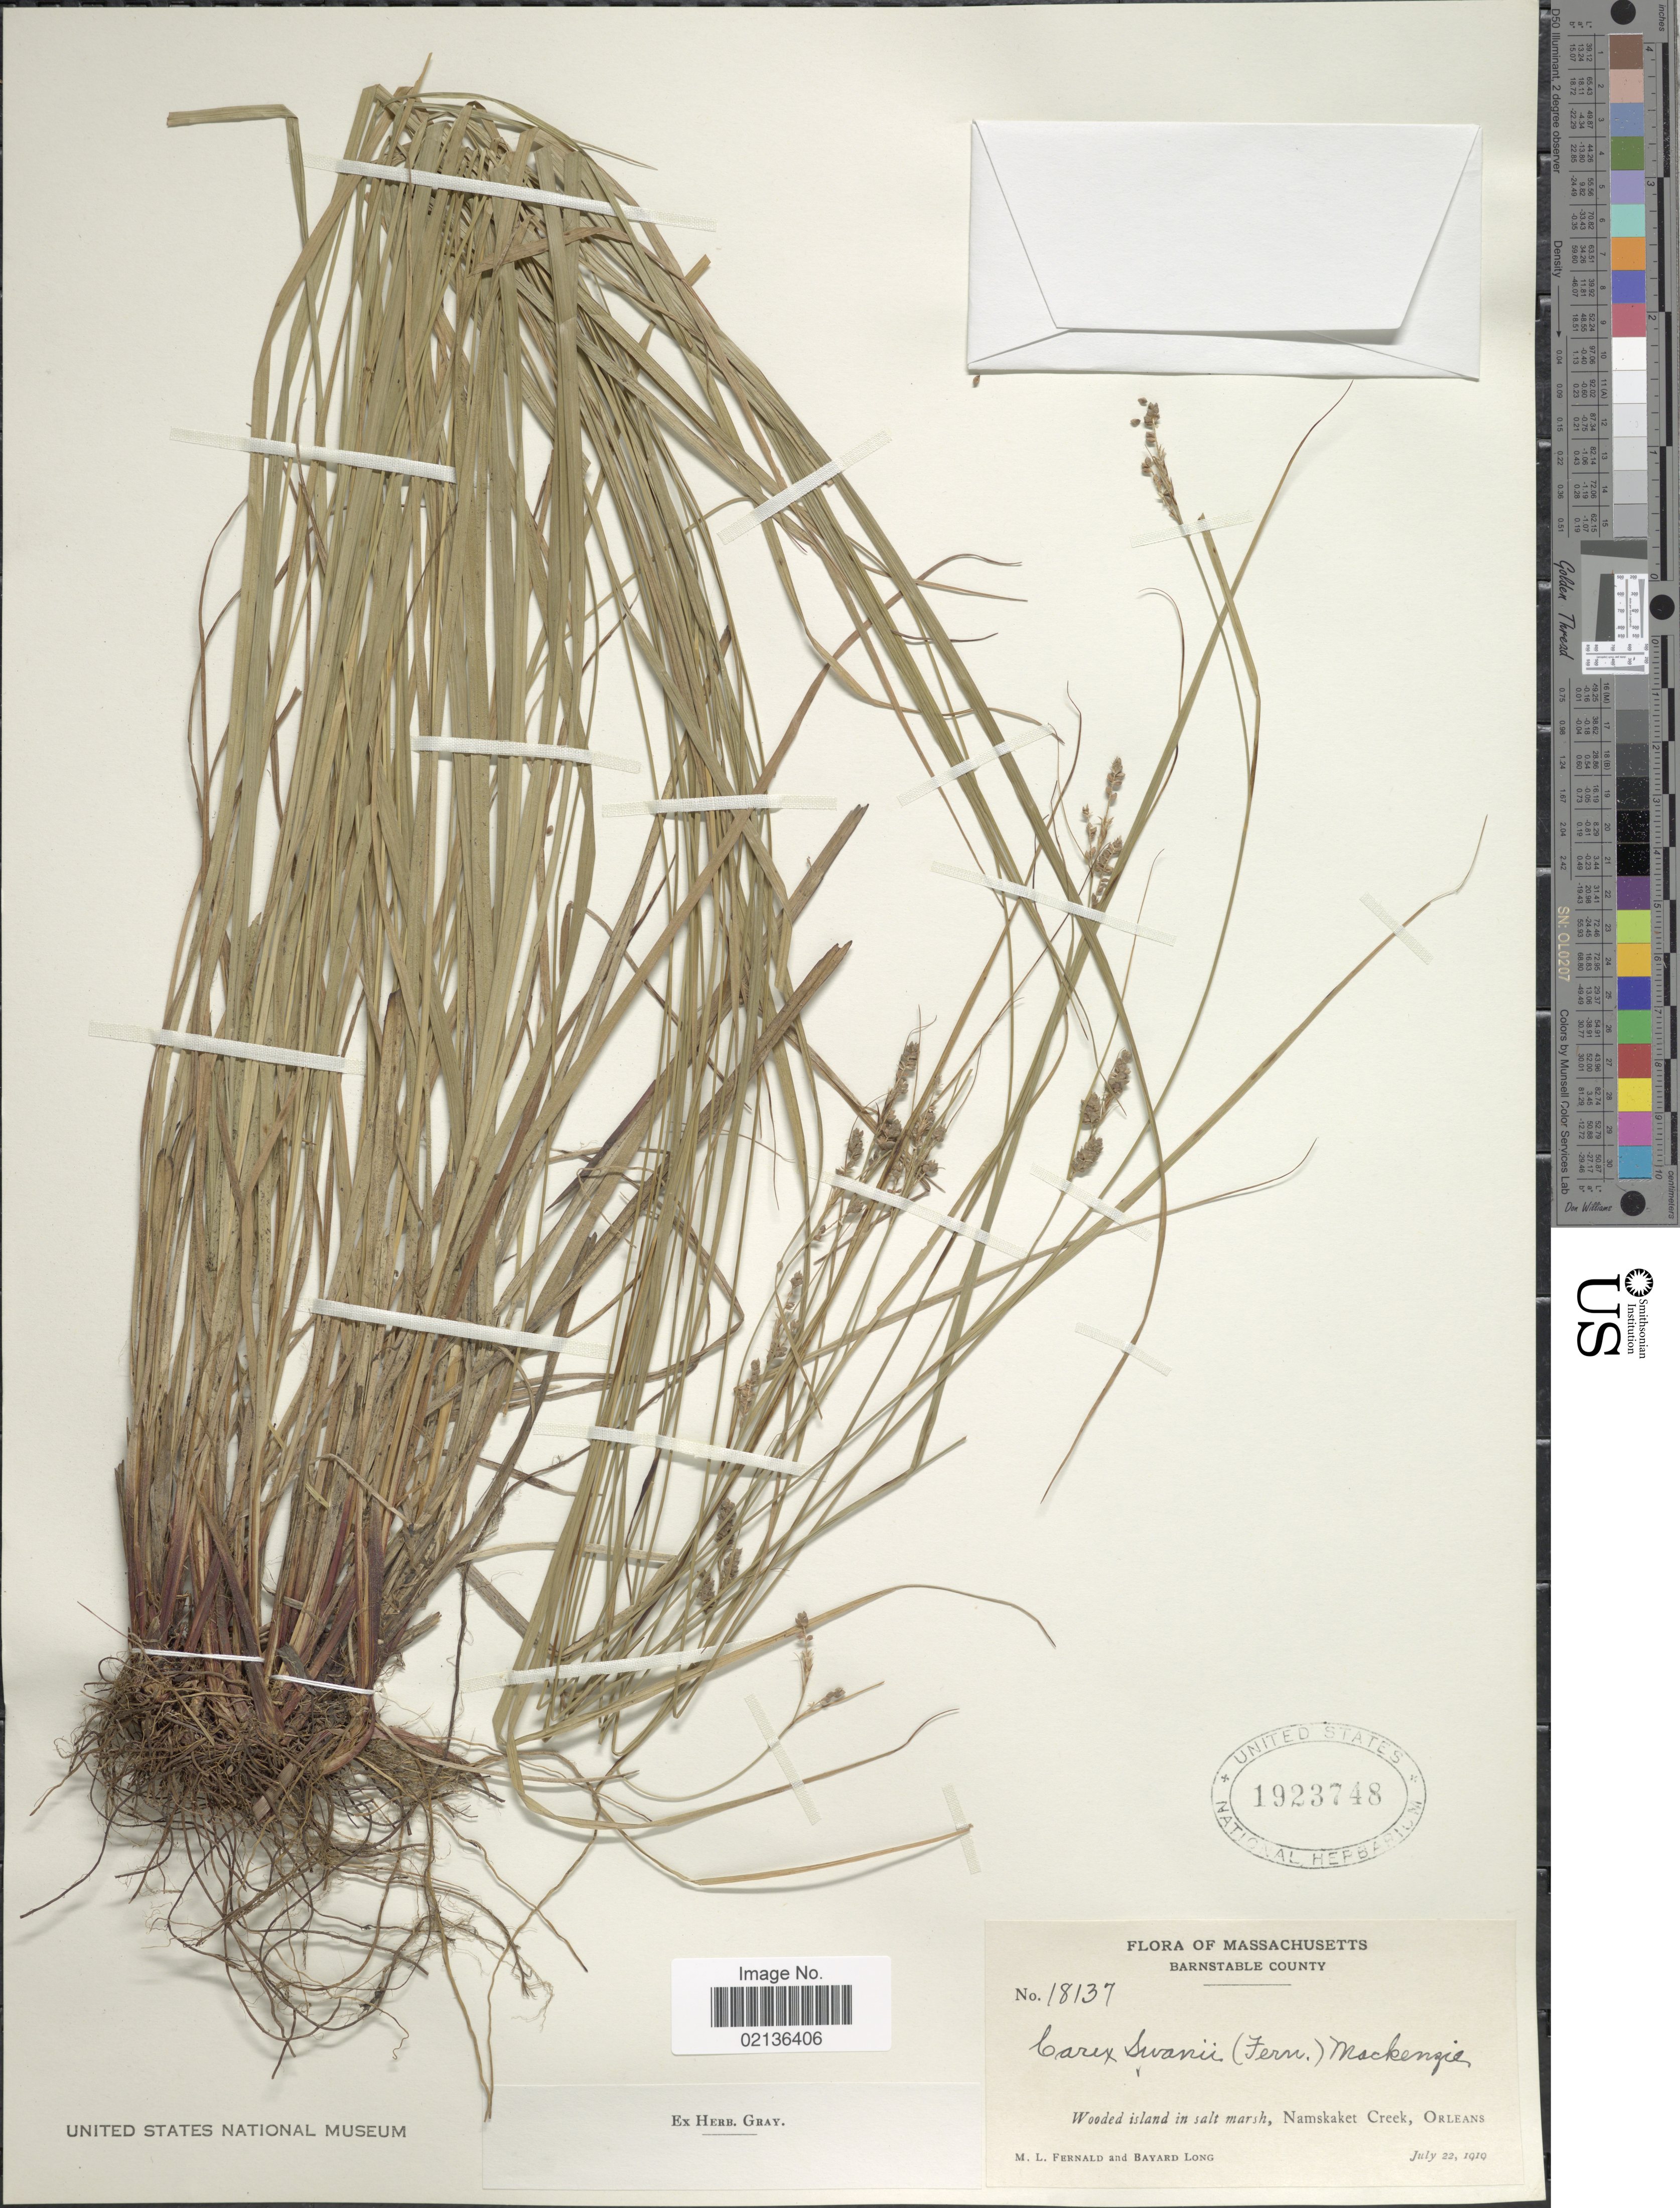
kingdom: Plantae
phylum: Tracheophyta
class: Liliopsida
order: Poales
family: Cyperaceae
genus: Carex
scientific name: Carex swanii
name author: (Fernald) Mack.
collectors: M. L. Fernald & B. Long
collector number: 18137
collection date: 1919-07-22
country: United States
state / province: Massachusetts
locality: Barnstable County, Wooded island in salt marsh, Namskaket Creek, Orleans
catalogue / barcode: US 1923748